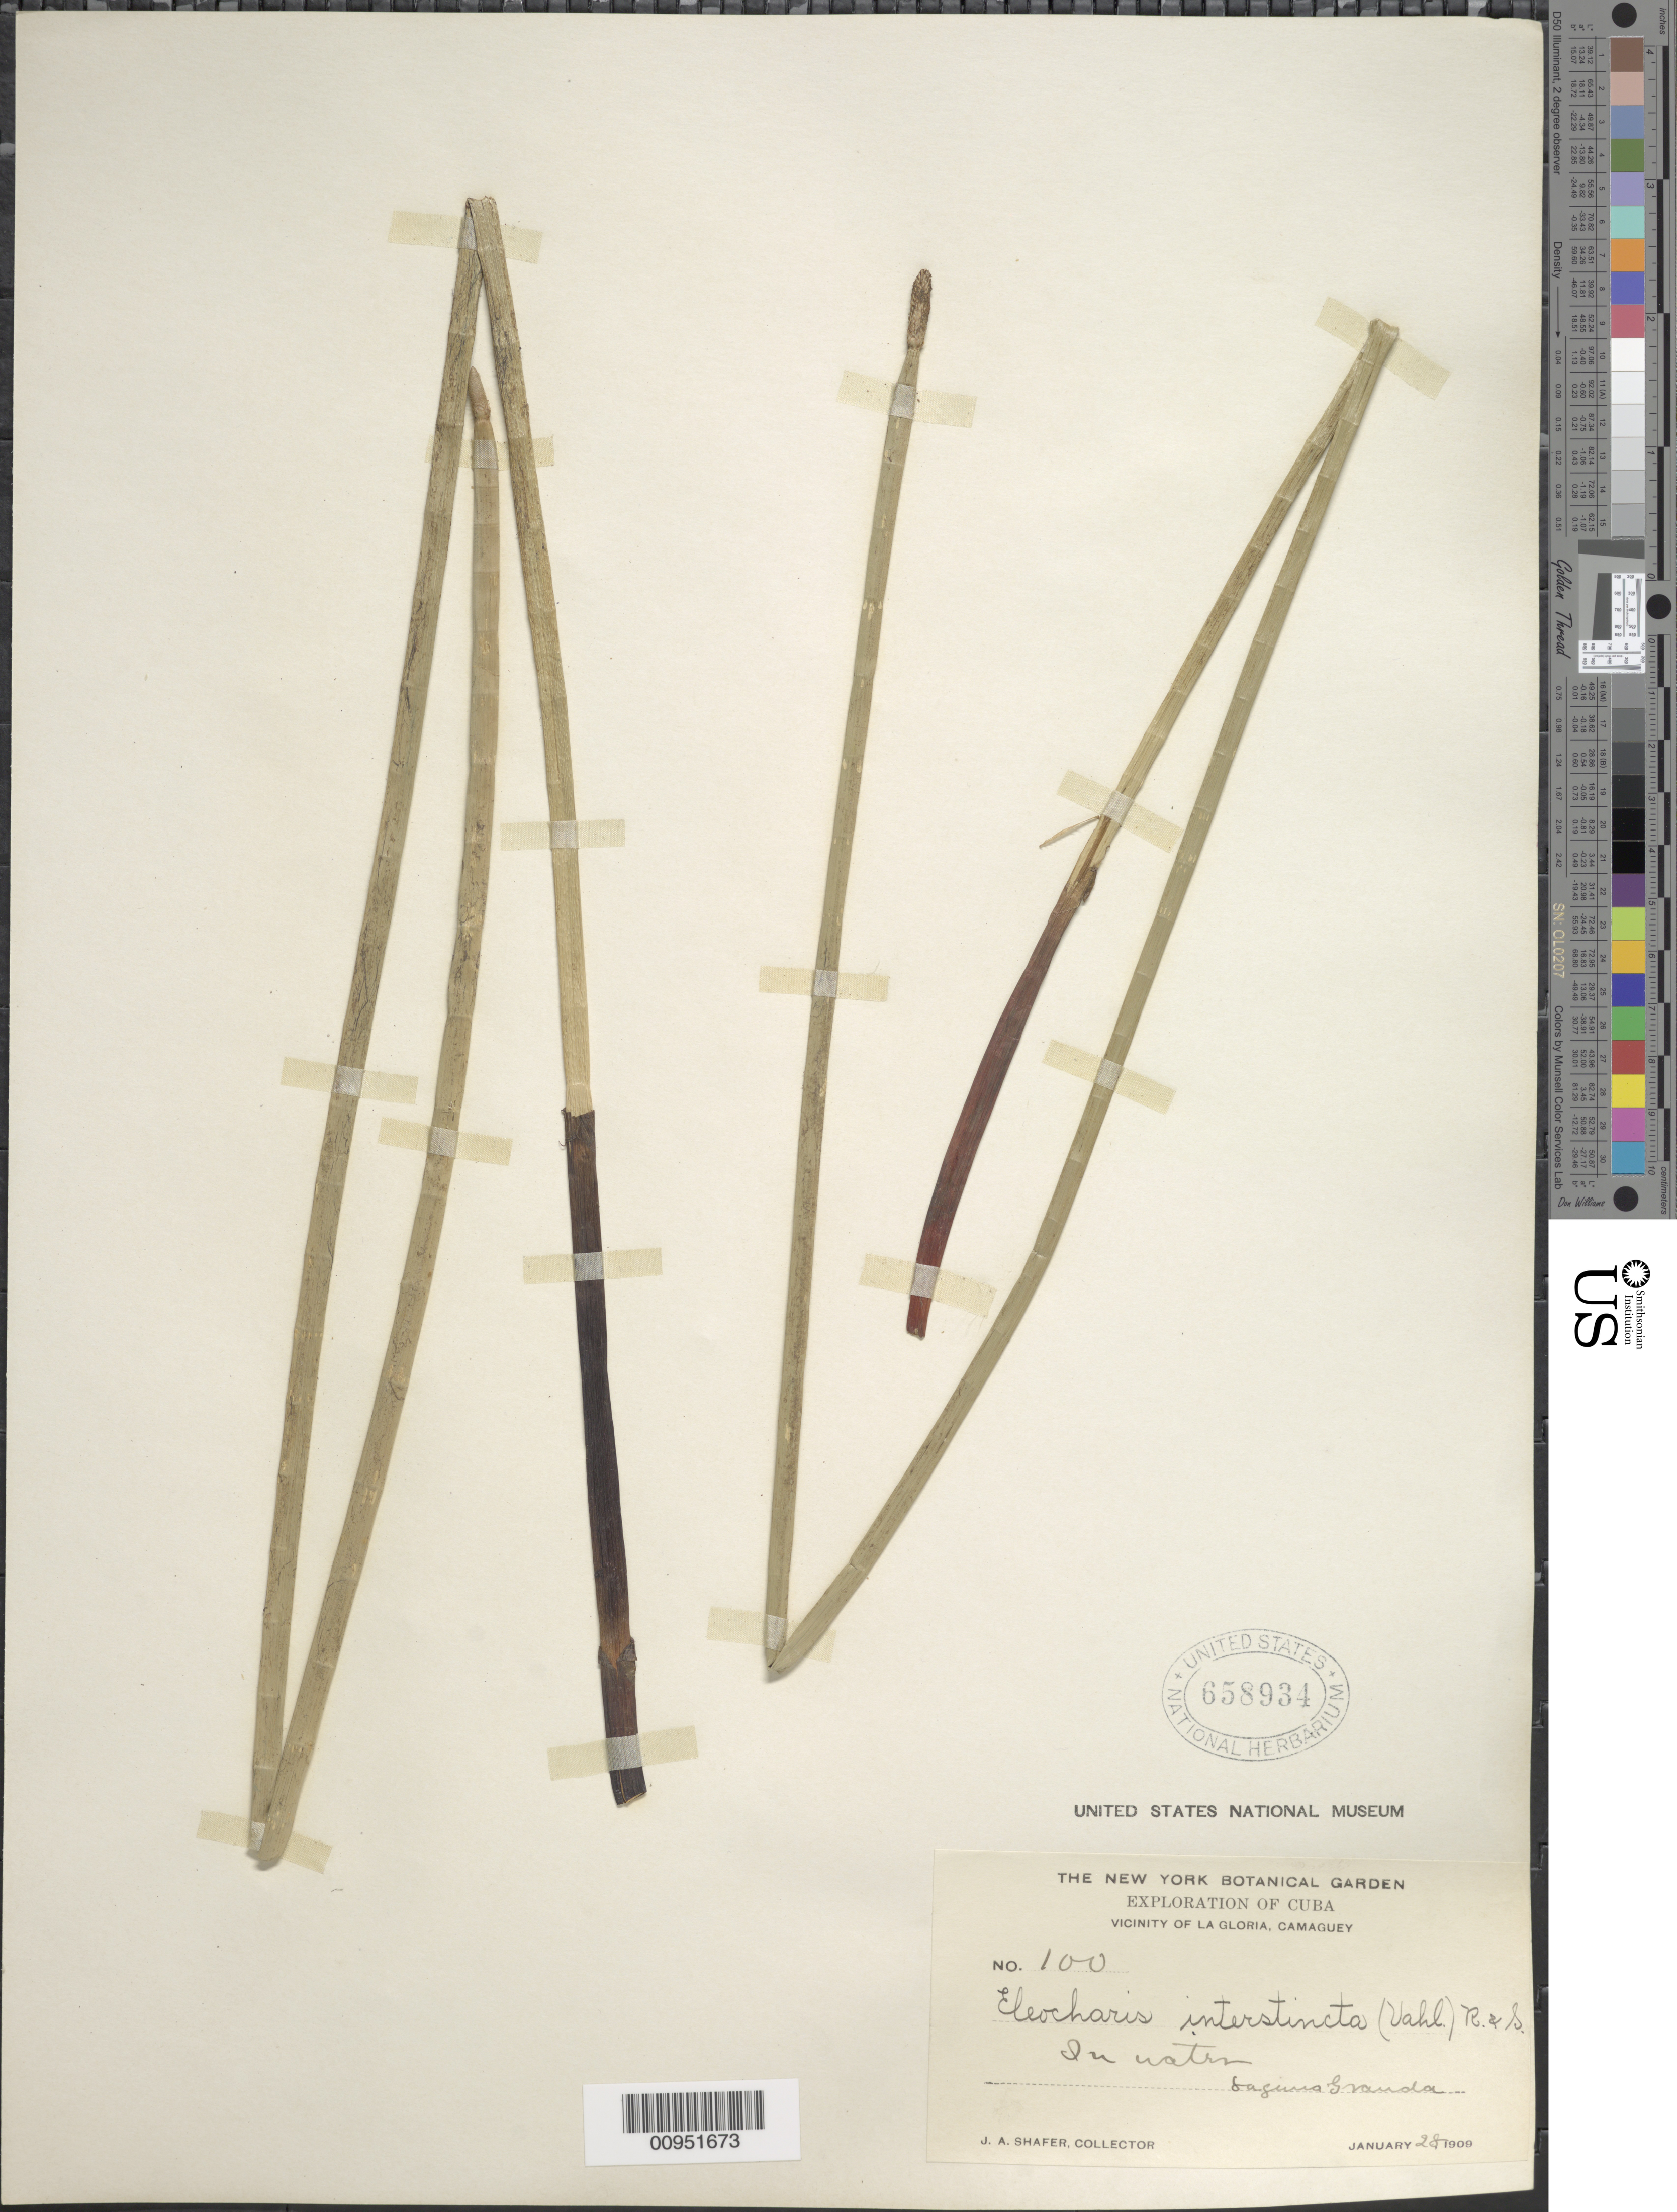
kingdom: Plantae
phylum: Tracheophyta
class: Liliopsida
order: Poales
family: Cyperaceae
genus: Eleocharis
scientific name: Eleocharis interstincta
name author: (Vahl) Roem. & Schult.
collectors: J. A. Shafer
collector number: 100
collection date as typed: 28 Jan 1909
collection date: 1909-01-28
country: Cuba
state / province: Camagüey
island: Cuba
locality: Vicinity of La Gloria, Lagunas Grandas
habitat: In water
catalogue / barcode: US 658934